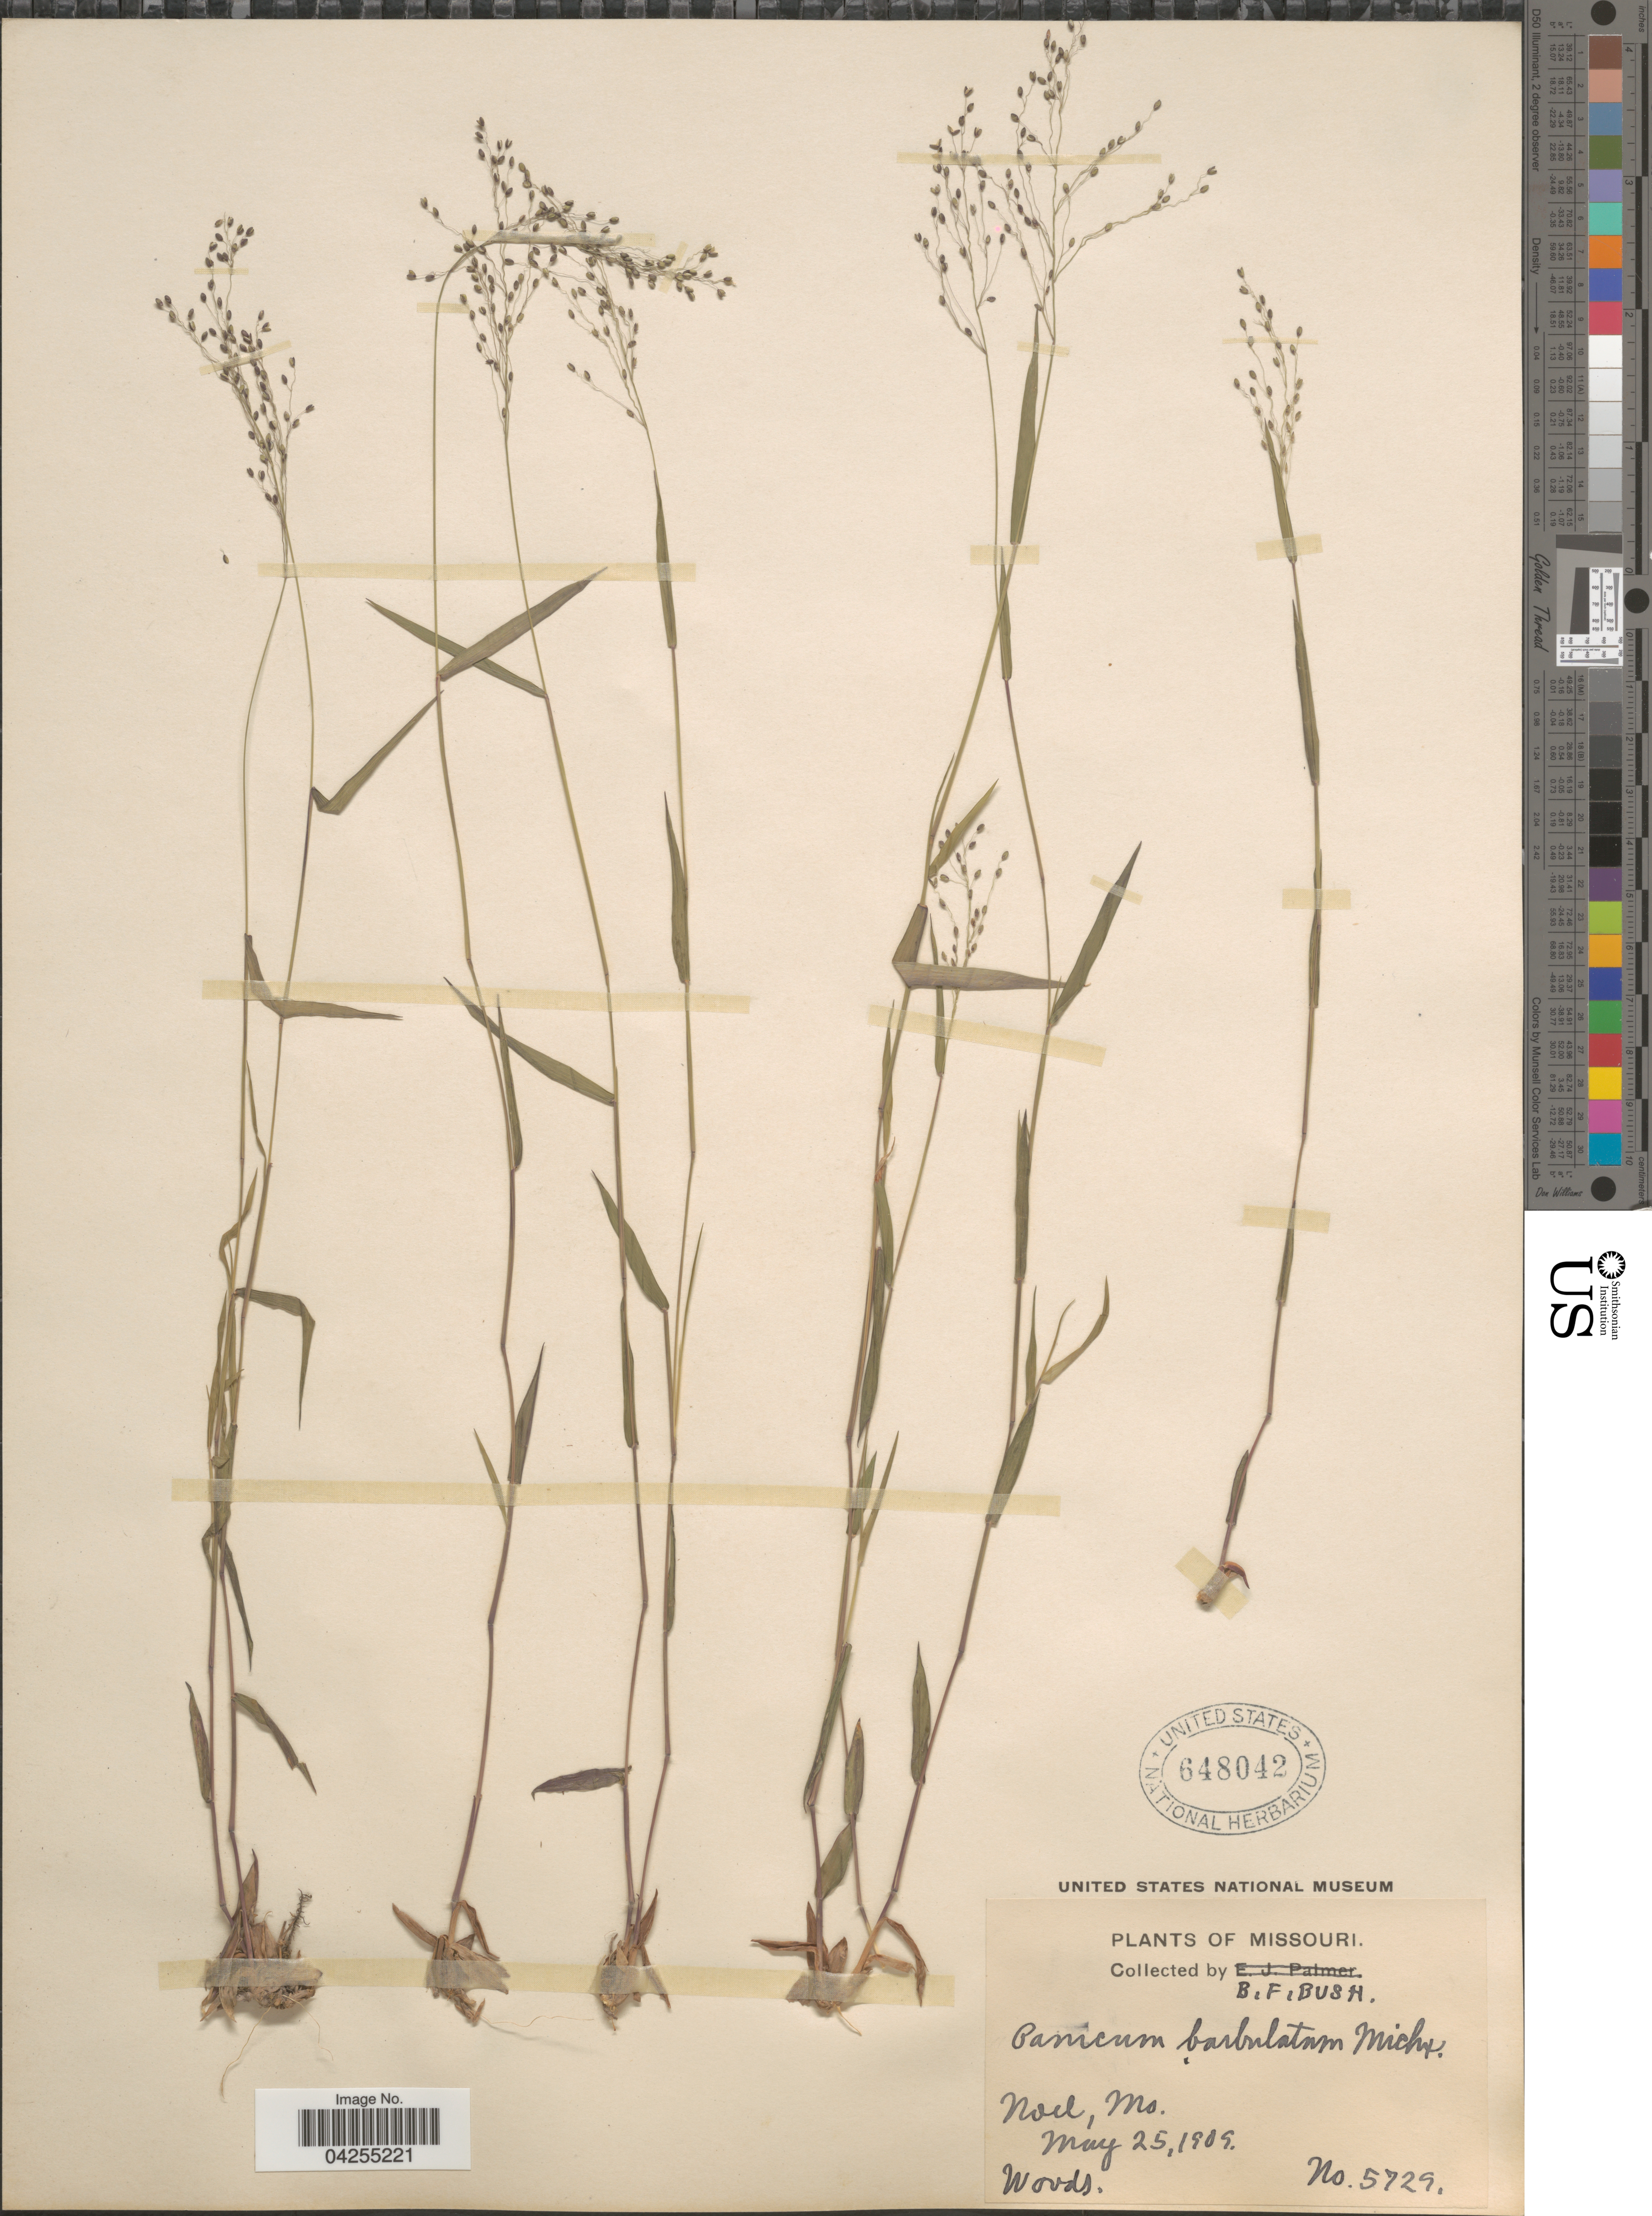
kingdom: Plantae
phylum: Tracheophyta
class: Liliopsida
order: Poales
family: Poaceae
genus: Dichanthelium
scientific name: Dichanthelium dichotomum var. dichotomum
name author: (L.) Gould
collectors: B. F. Bush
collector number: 5729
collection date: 1909-05-25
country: United States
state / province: Missouri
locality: Noel.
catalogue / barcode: US 648042